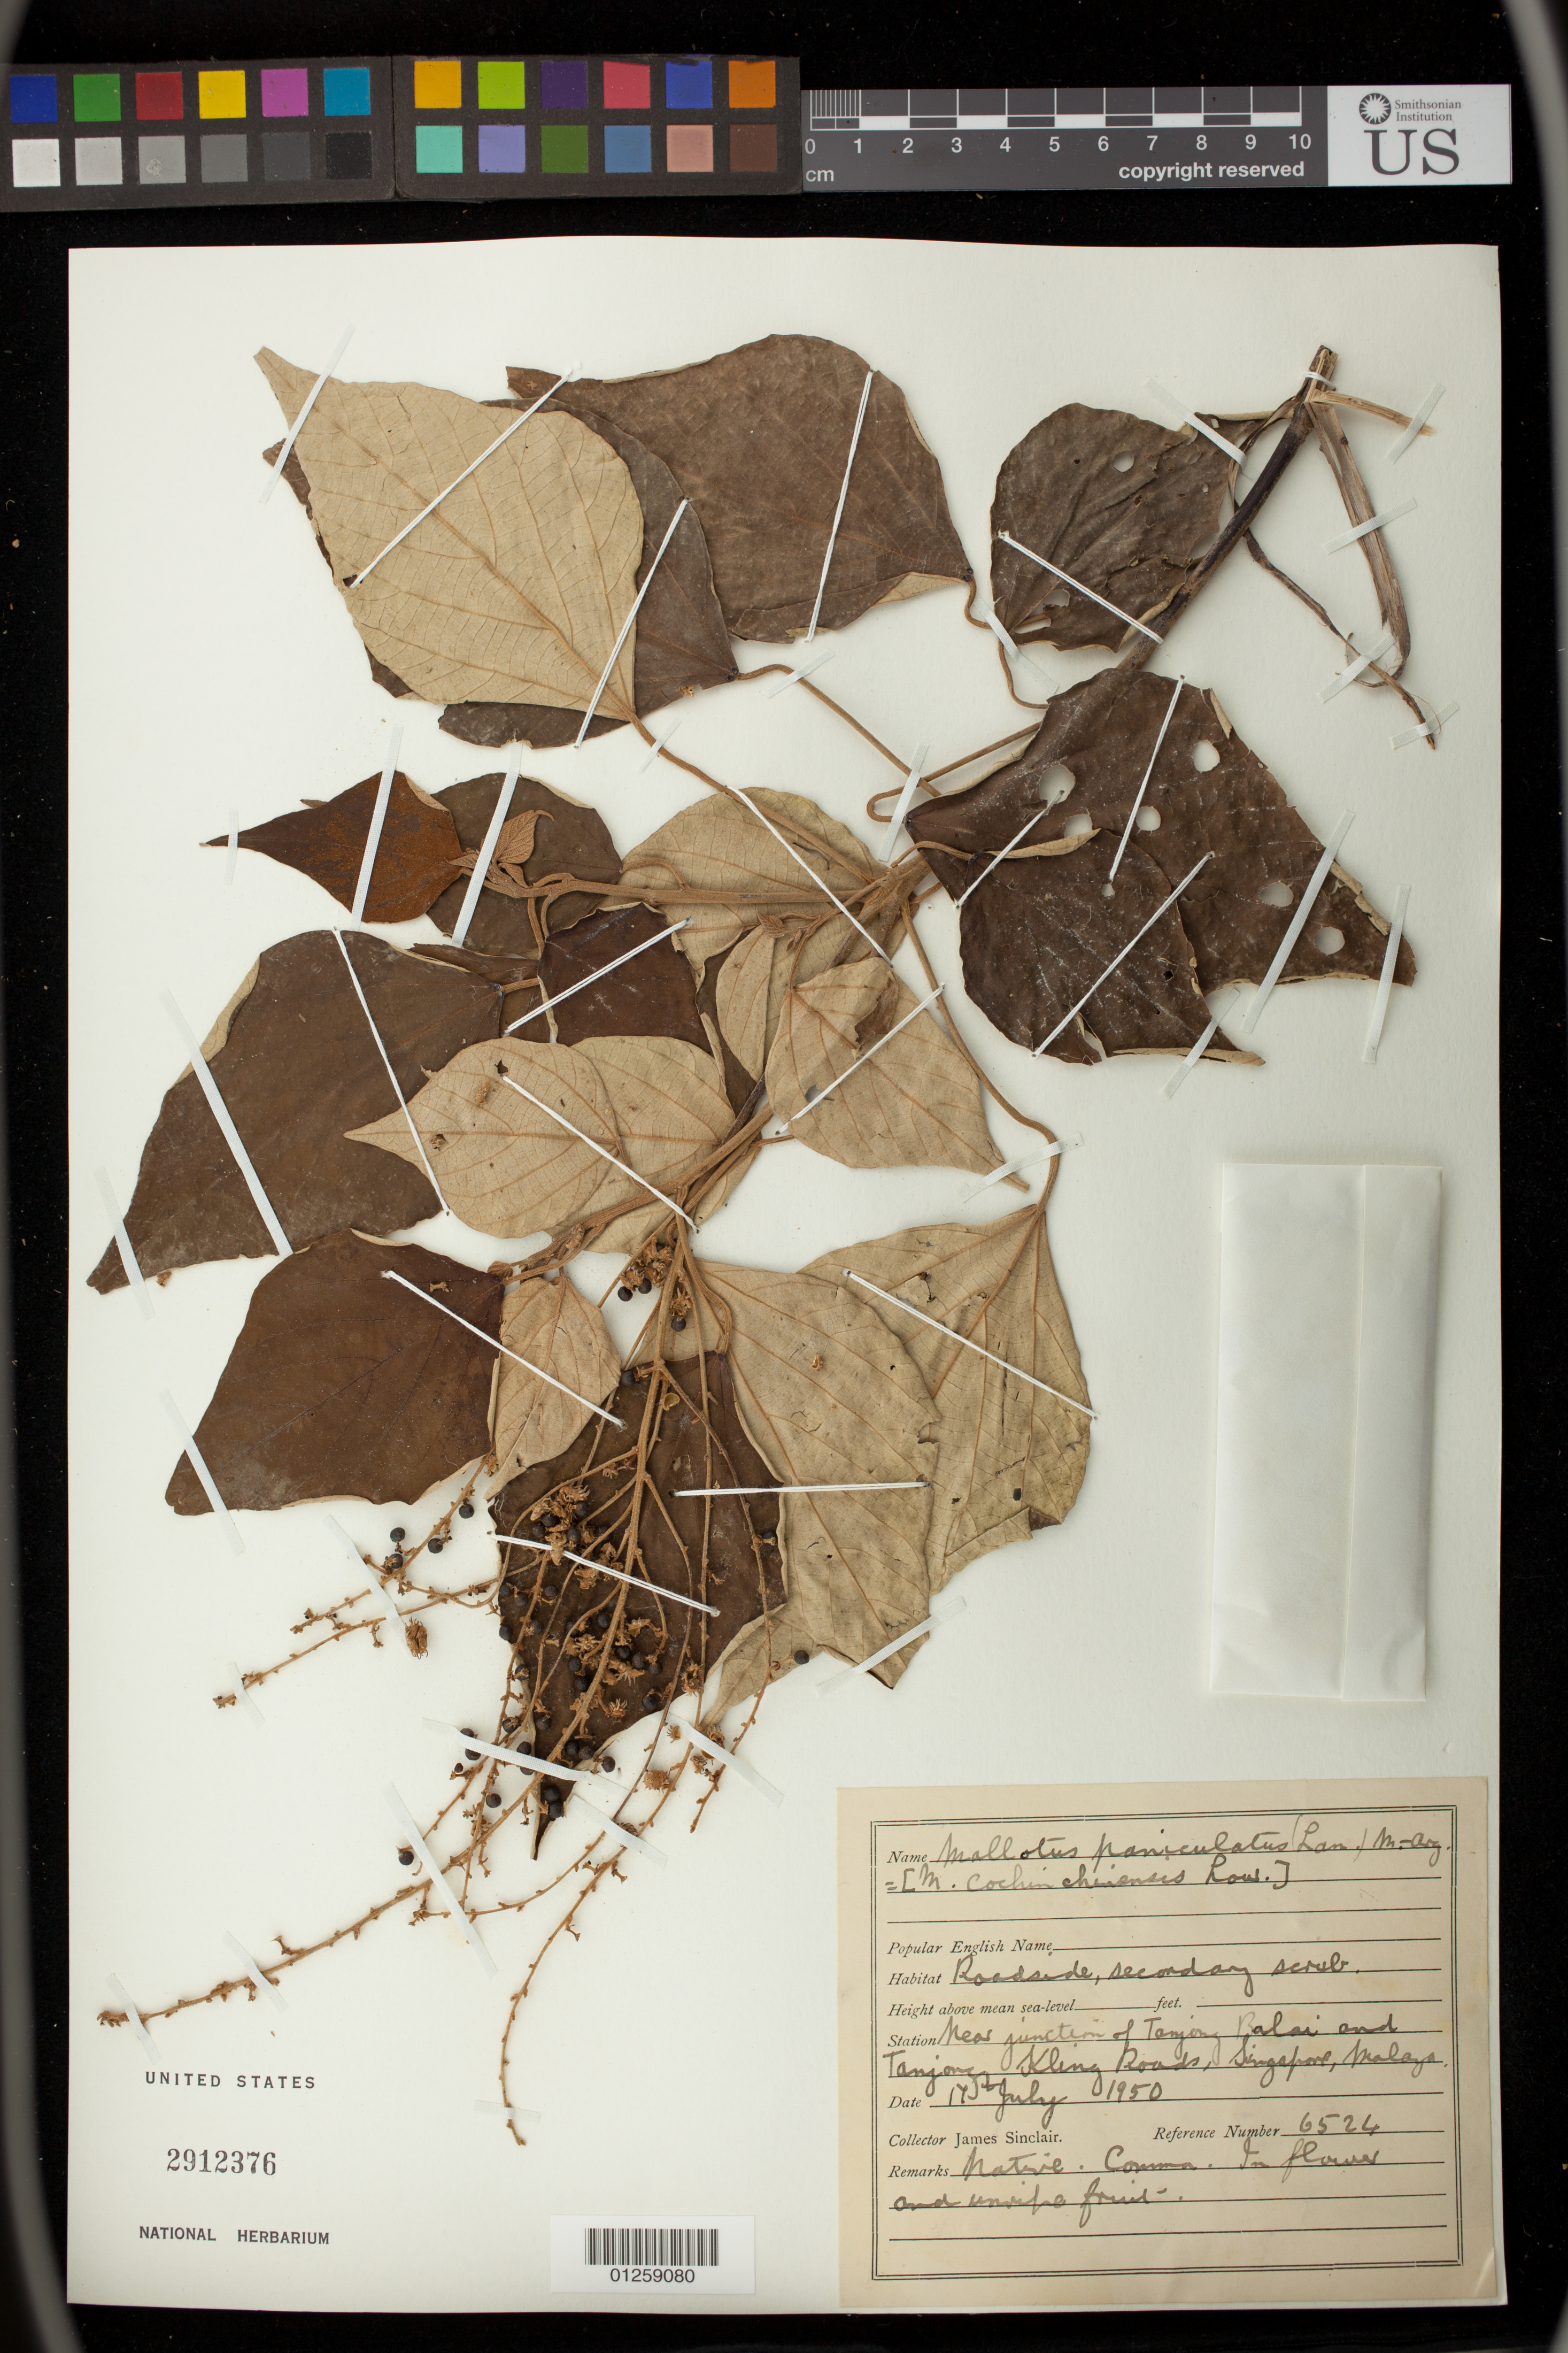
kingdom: Plantae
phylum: Tracheophyta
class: Magnoliopsida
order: Malpighiales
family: Euphorbiaceae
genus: Mallotus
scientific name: Mallotus paniculatus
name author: (Lam.) Müll. Arg.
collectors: J. Sinclair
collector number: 6524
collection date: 1950-07-17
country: Singapore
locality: Near junction of Tanjong Balai and Tanjog King Roads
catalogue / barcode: US 2912376